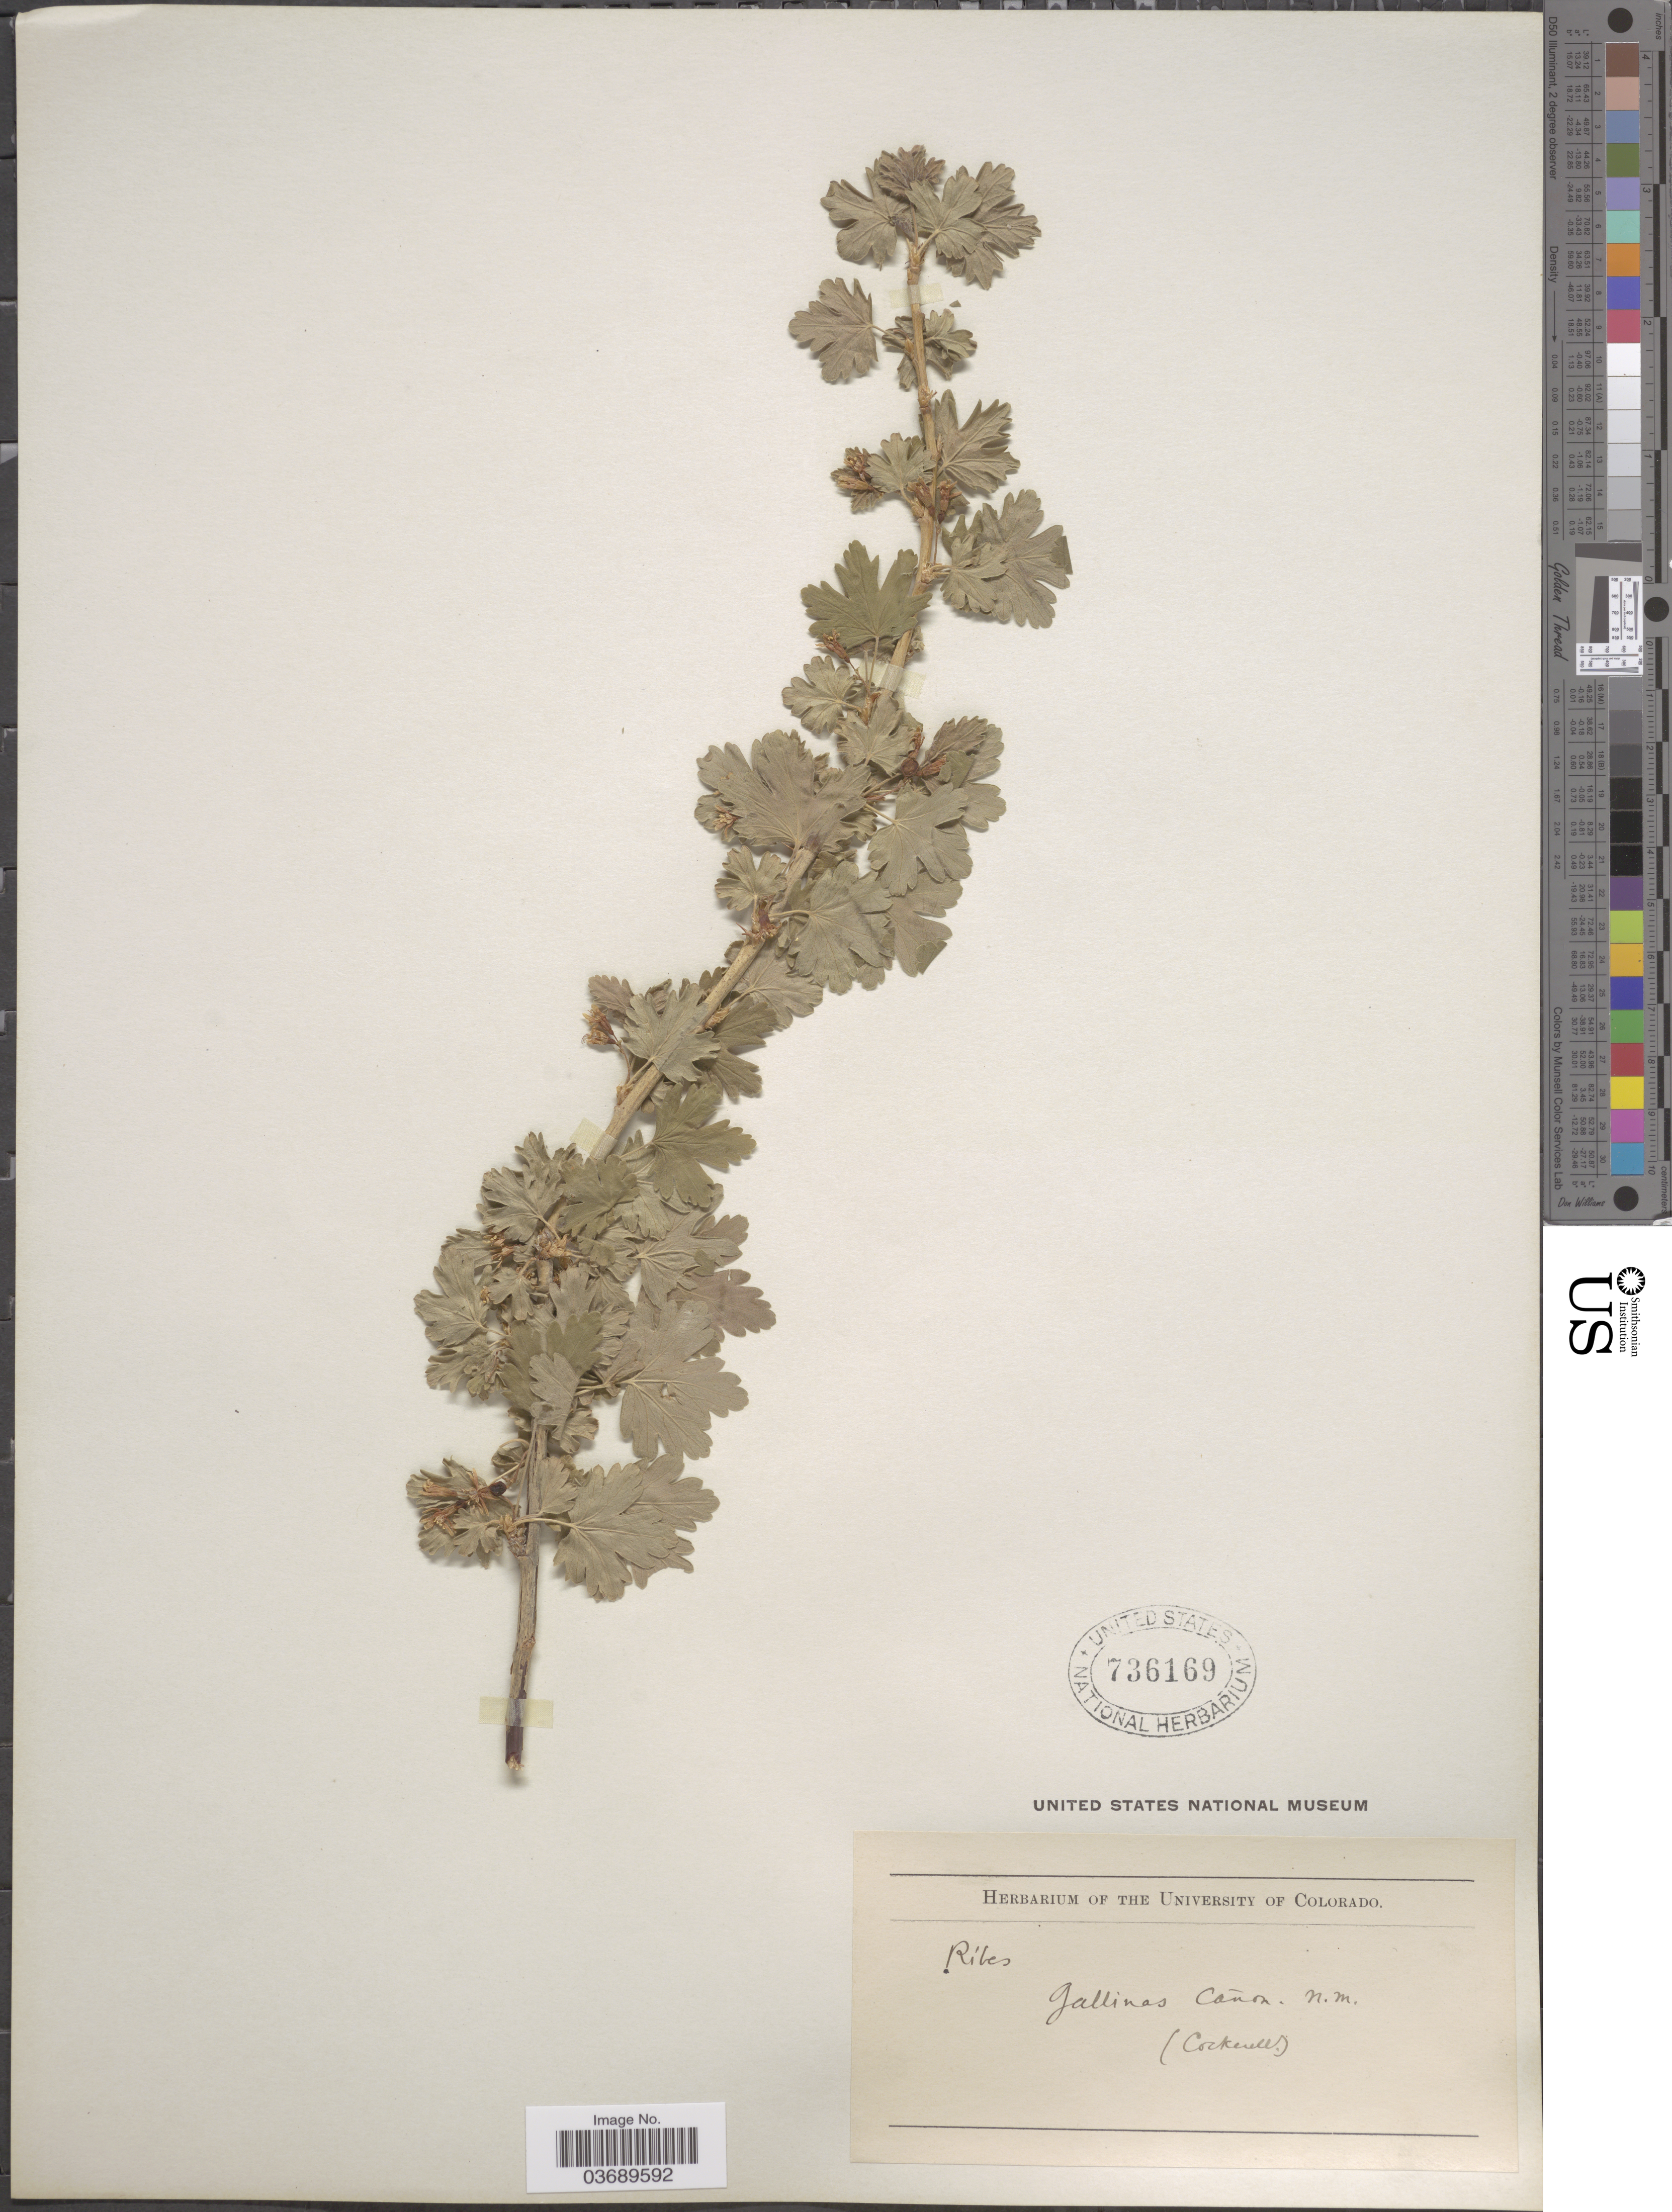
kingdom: Plantae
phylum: Tracheophyta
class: Magnoliopsida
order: Saxifragales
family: Grossulariaceae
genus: Ribes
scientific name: Ribes sp.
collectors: Cockerell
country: United States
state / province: New Mexico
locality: Gallinas Cañon.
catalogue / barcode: US 736169